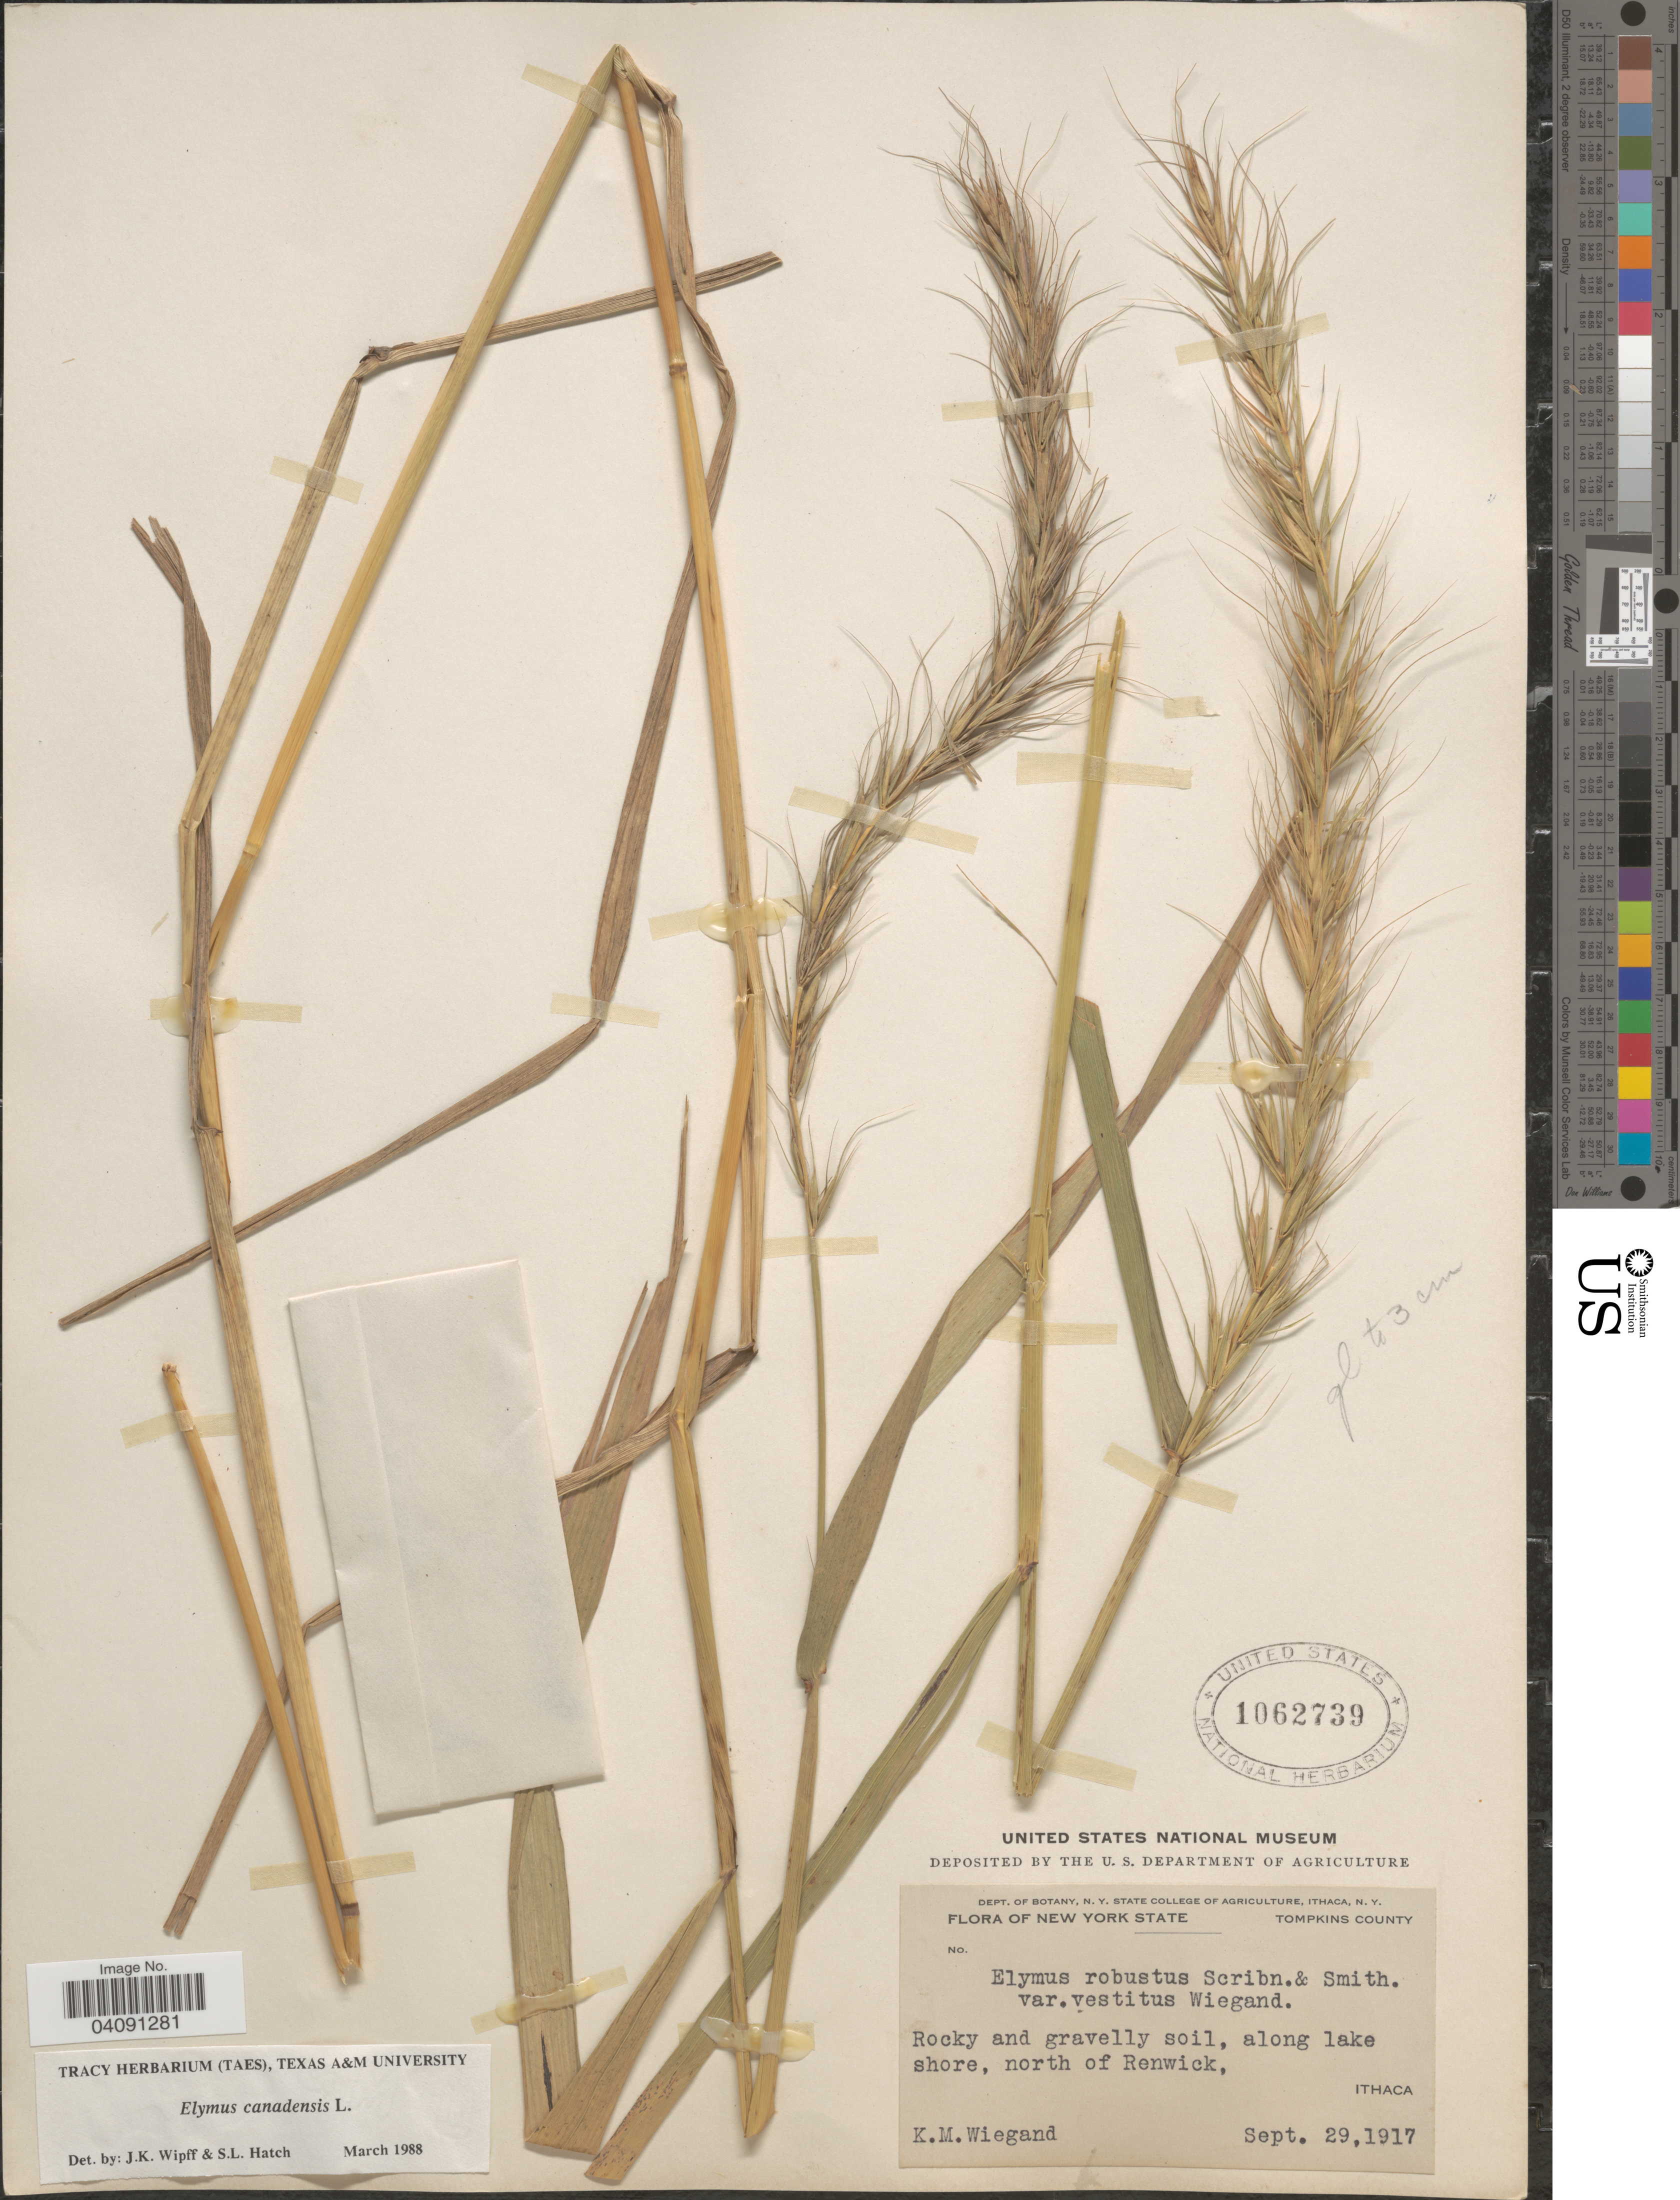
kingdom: Plantae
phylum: Tracheophyta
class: Liliopsida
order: Poales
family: Poaceae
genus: Elymus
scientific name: Elymus canadensis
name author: L.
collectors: K. M. Wiegand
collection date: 1917-09-29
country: United States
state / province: New York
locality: Tompkins County. Rocky and gravelly soil, along lake shore, north of Renwick, Ithaca.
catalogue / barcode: US 1062739